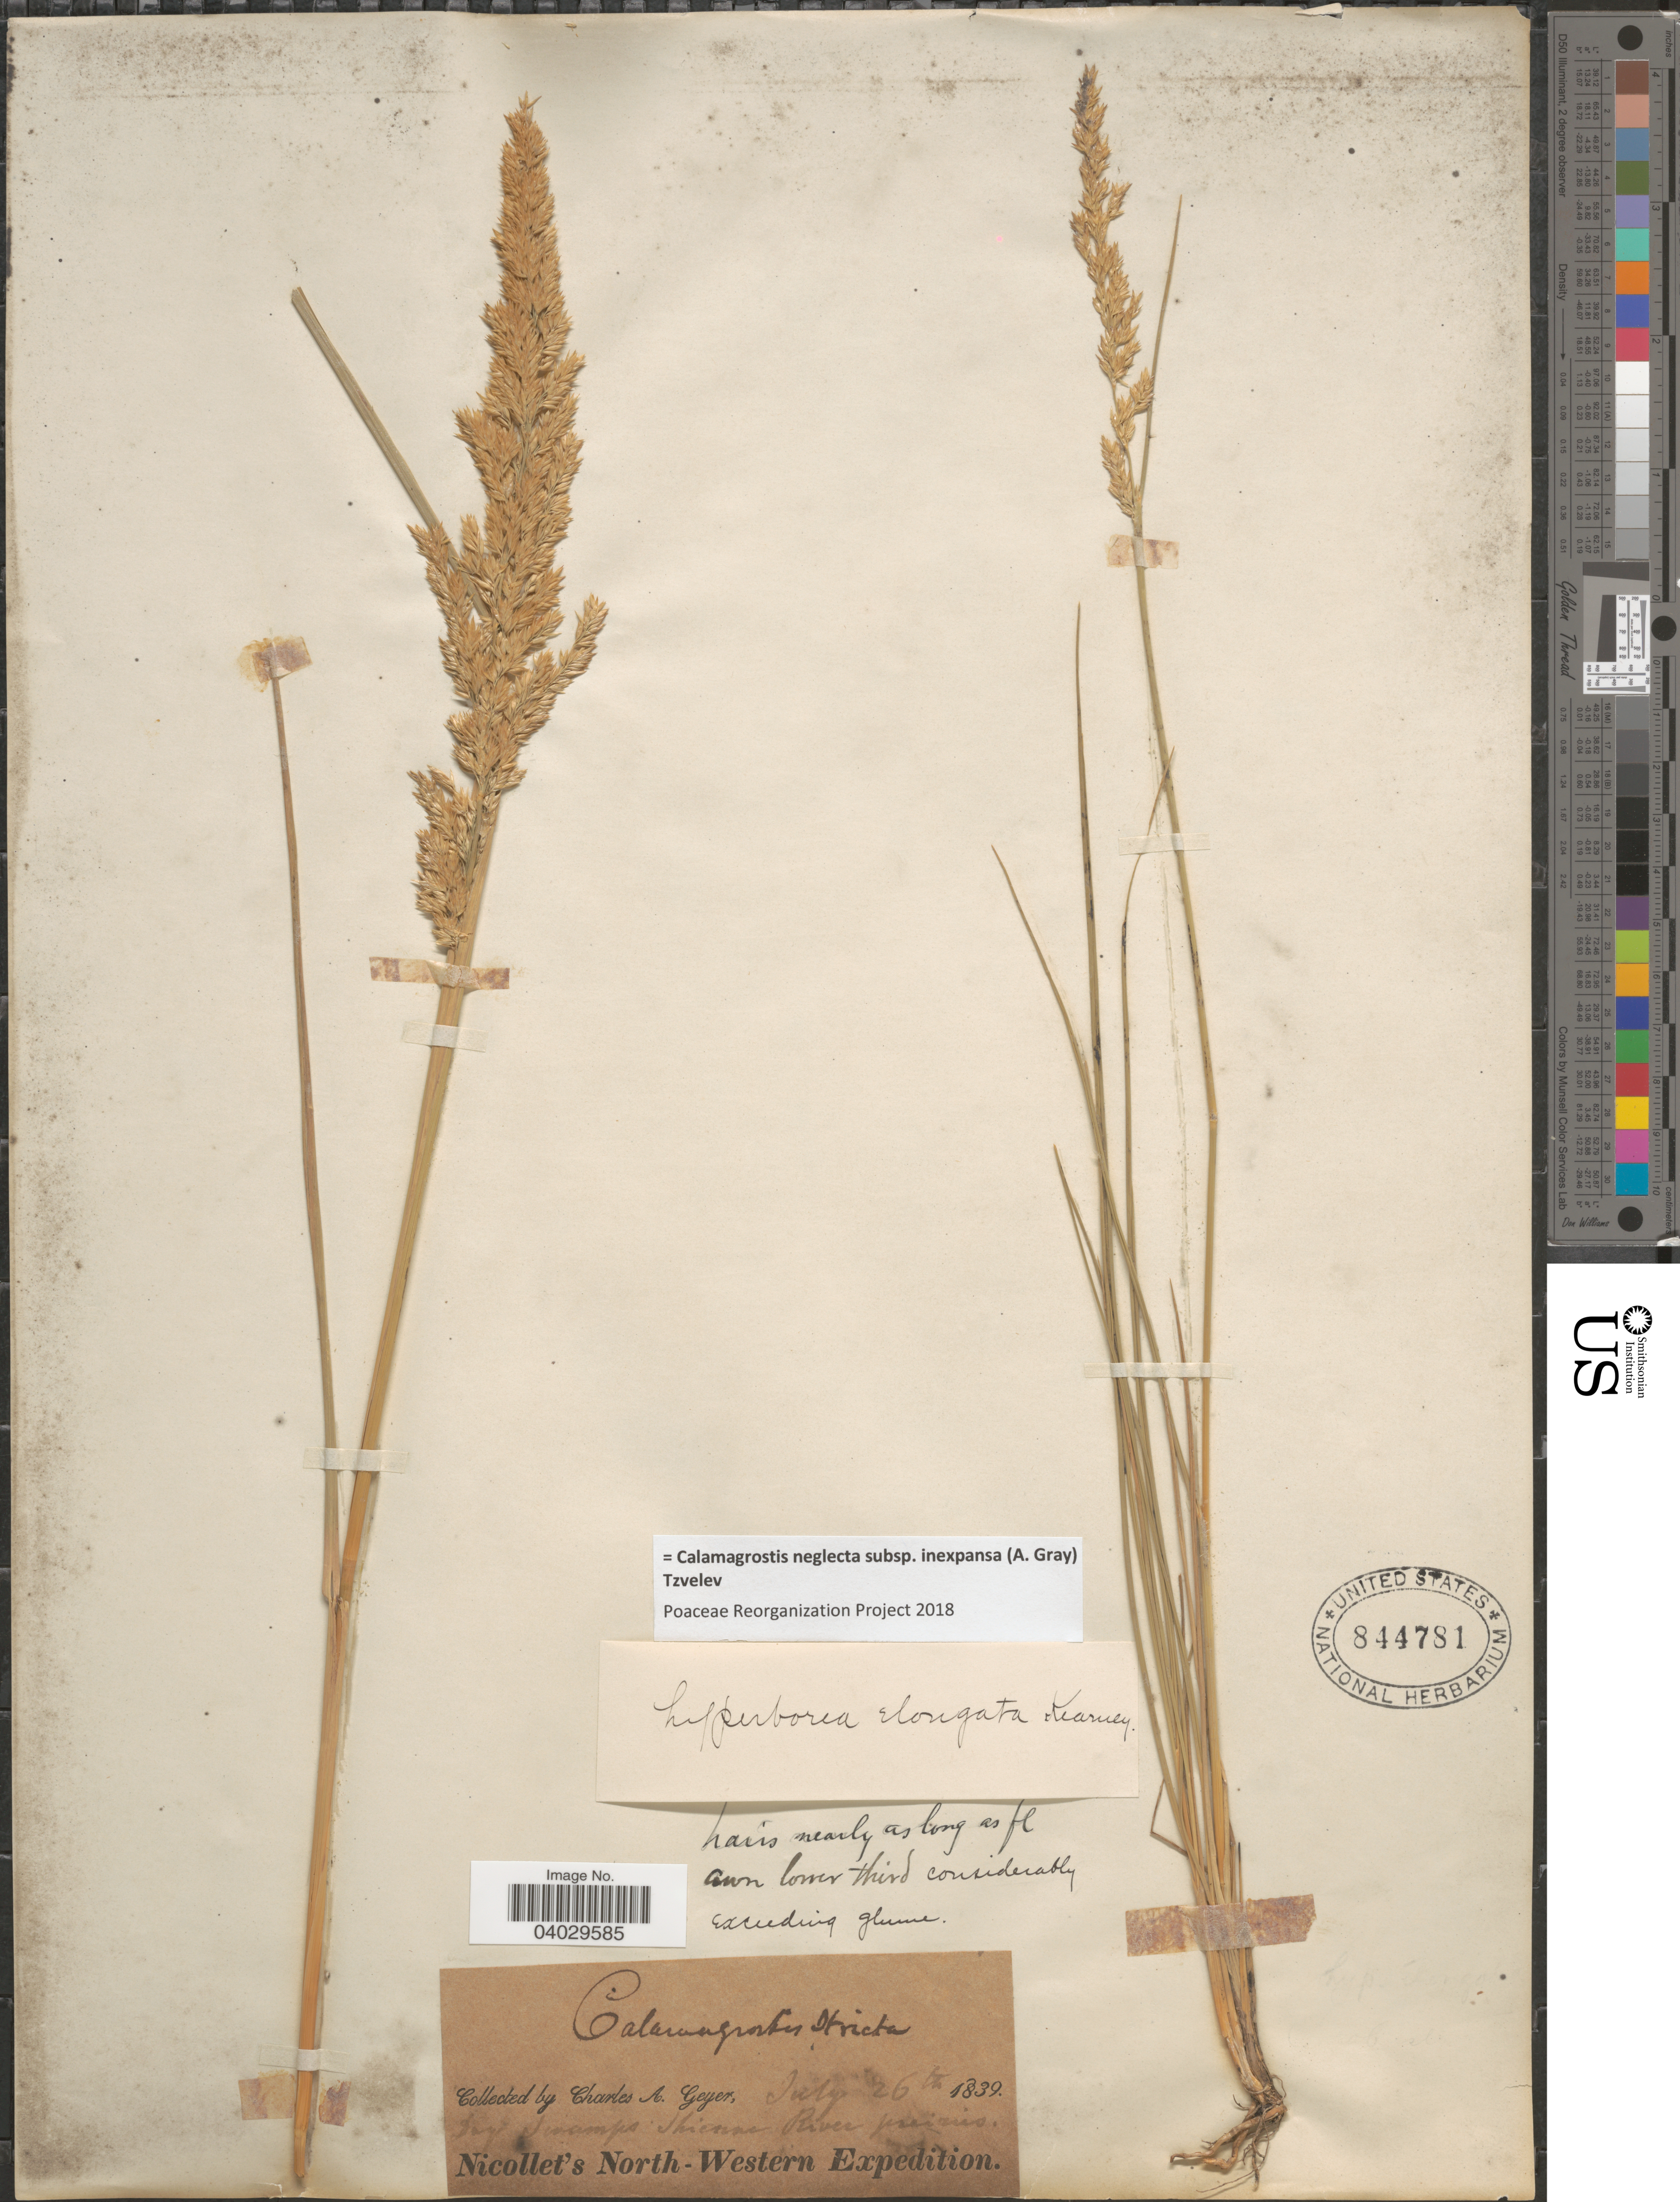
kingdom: Plantae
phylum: Tracheophyta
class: Liliopsida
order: Poales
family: Poaceae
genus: Calamagrostis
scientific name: Calamagrostis neglecta subsp. inexpansa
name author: (A. Gray) Tzvelev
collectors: C. A. Geyer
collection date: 1839-07-26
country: United States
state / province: North Dakota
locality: Day Swamps, Shienne River prairies. North-Western.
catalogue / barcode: US 844781